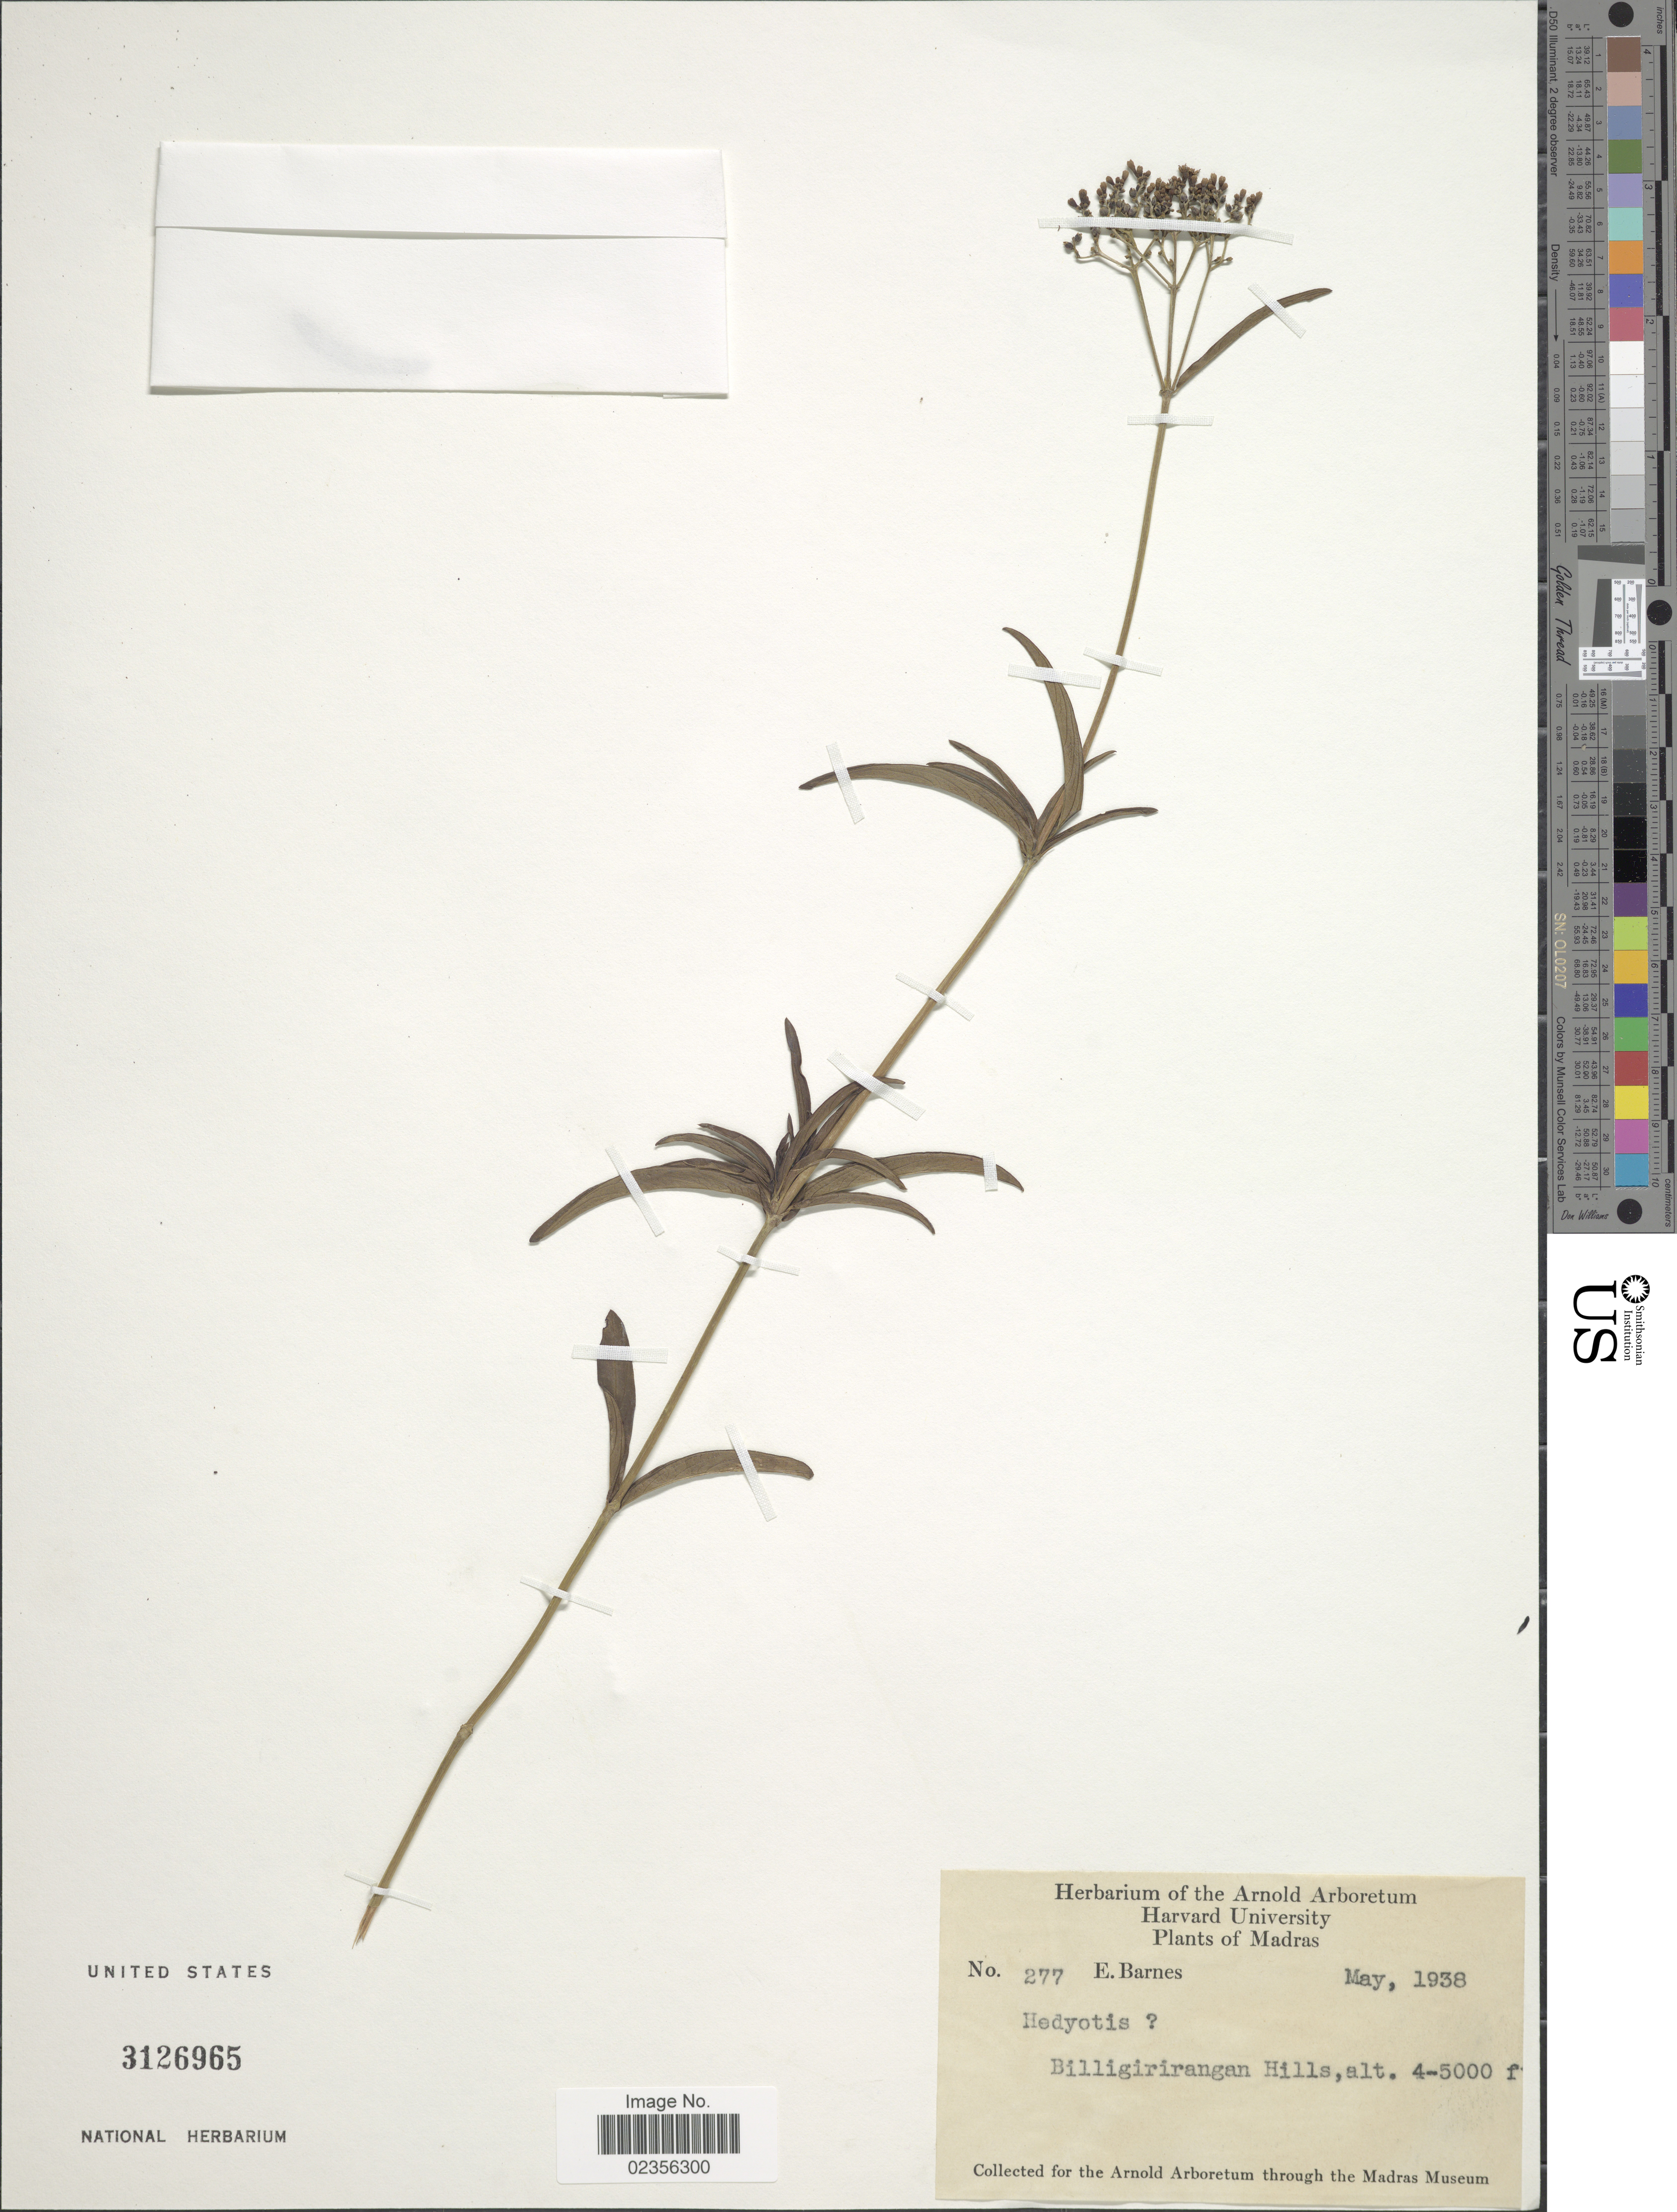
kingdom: Plantae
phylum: Tracheophyta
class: Magnoliopsida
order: Gentianales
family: Rubiaceae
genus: Hedyotis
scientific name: Hedyotis sp.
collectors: E. Barnes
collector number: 277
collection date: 1938-05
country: India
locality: Madras, Billigirirangan Hills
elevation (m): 1219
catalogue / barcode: US 3126965